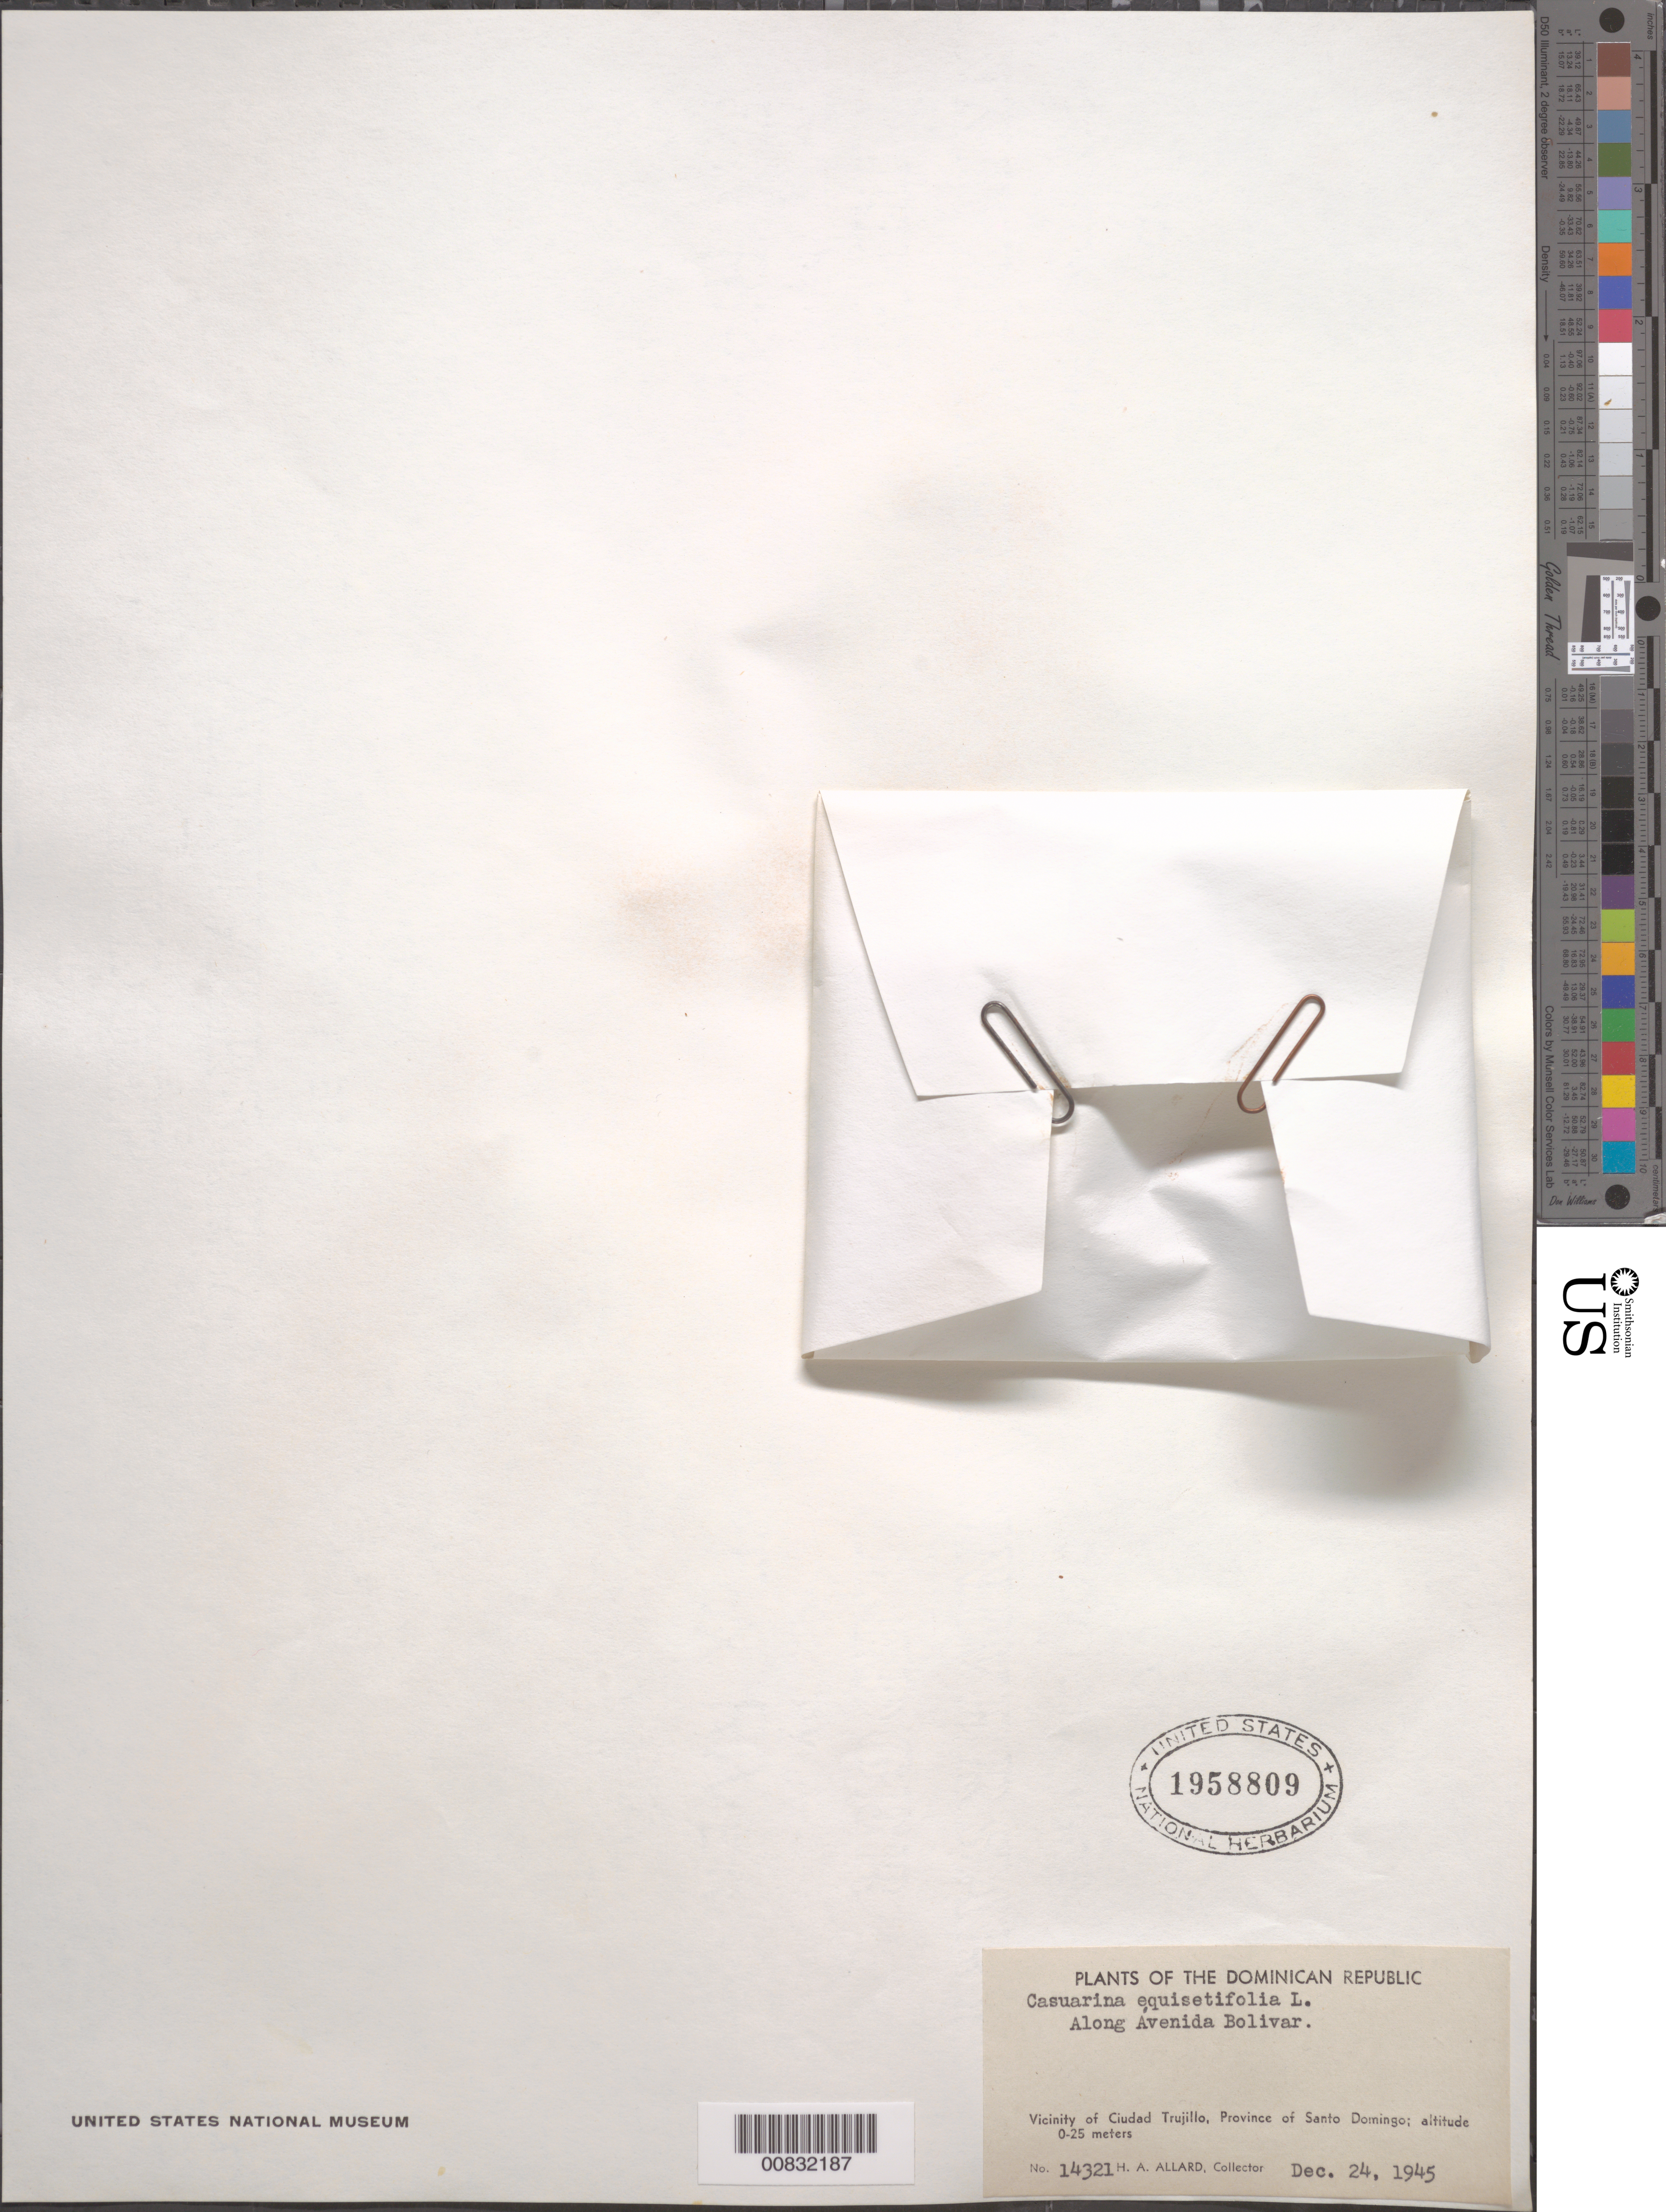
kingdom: Plantae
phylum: Tracheophyta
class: Magnoliopsida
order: Fagales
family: Casuarinaceae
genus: Casuarina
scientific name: Casuarina equisetifolia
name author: L.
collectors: H. A. Allard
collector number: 14321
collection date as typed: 24 Dec 1945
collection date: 1945-12-24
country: Dominican Republic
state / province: Distrito Nacional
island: Hispaniola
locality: Vicinity of Ciudad Trujillo, Province of Santo Domingo. Along Avenida Bolivar.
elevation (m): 0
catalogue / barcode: US 1958809